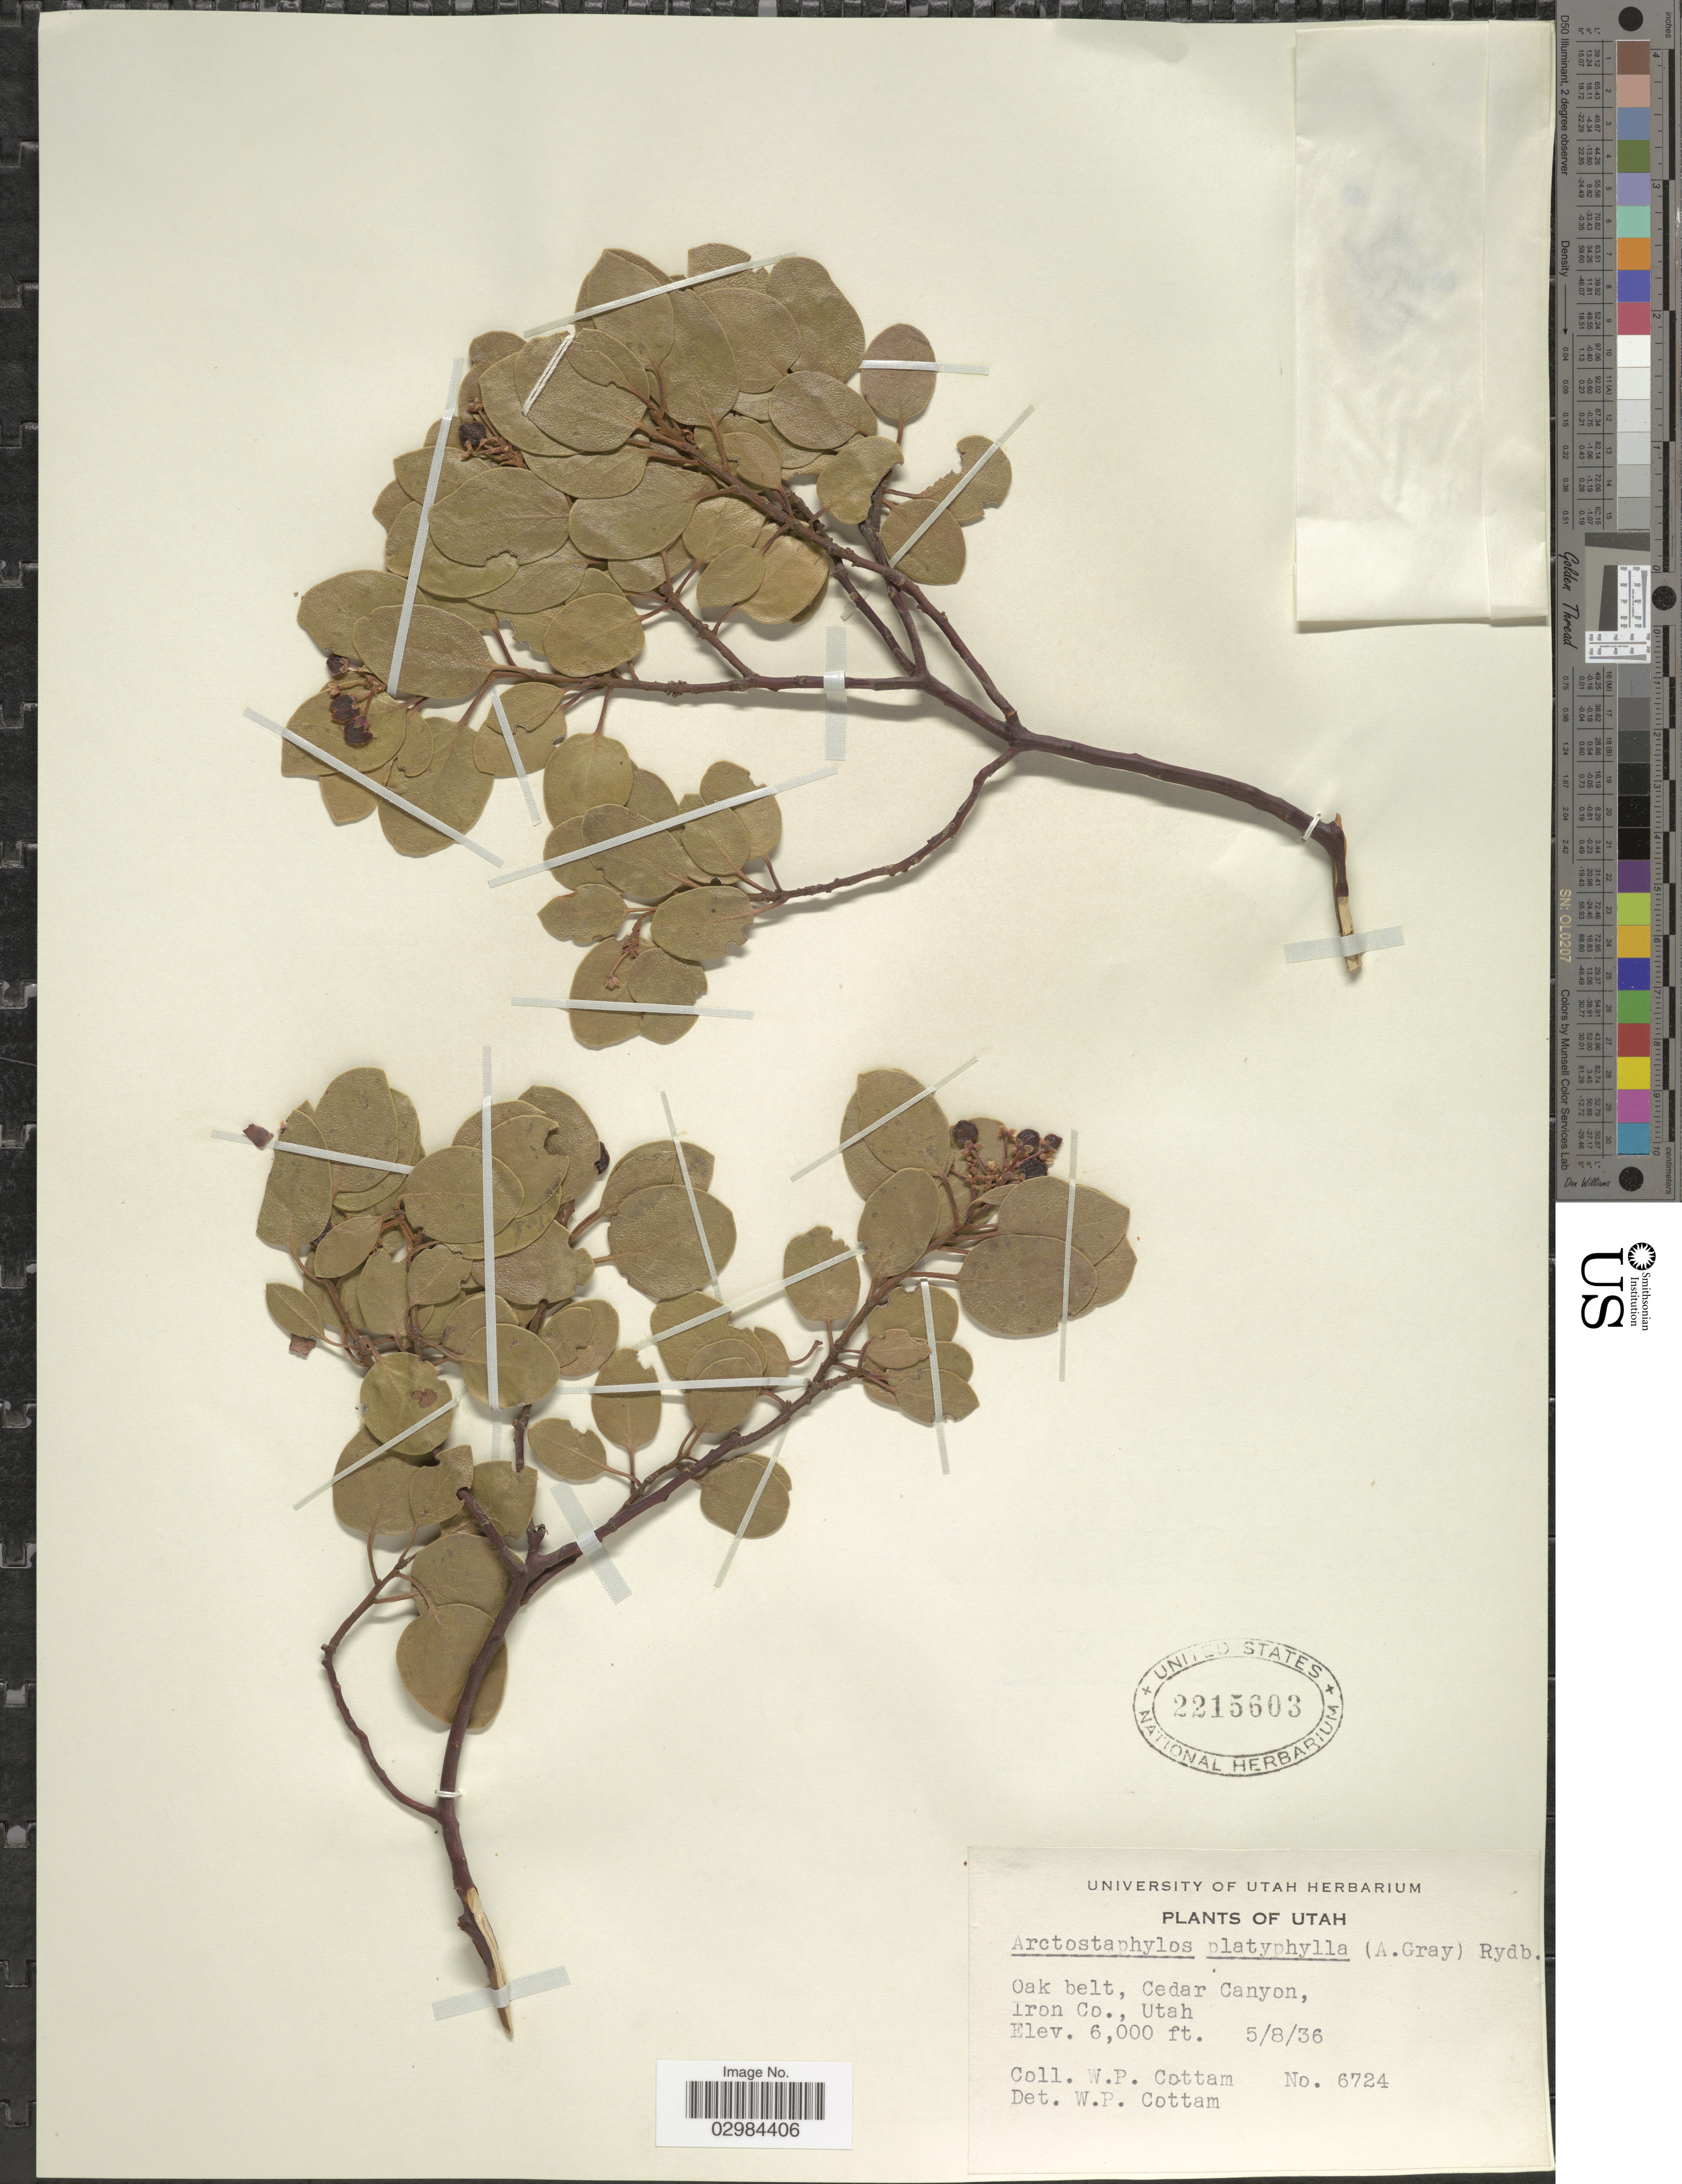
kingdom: Plantae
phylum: Tracheophyta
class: Magnoliopsida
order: Ericales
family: Ericaceae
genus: Arctostaphylos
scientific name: Arctostaphylos platyphylla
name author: (A. Gray) Kuntze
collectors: W. Cottam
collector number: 6724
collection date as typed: Transcribed d/m/y: 8/5/36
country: United States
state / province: Utah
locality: Oak Belt, Cedar Canyon, Iron Co.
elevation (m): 1829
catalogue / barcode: US 2215603